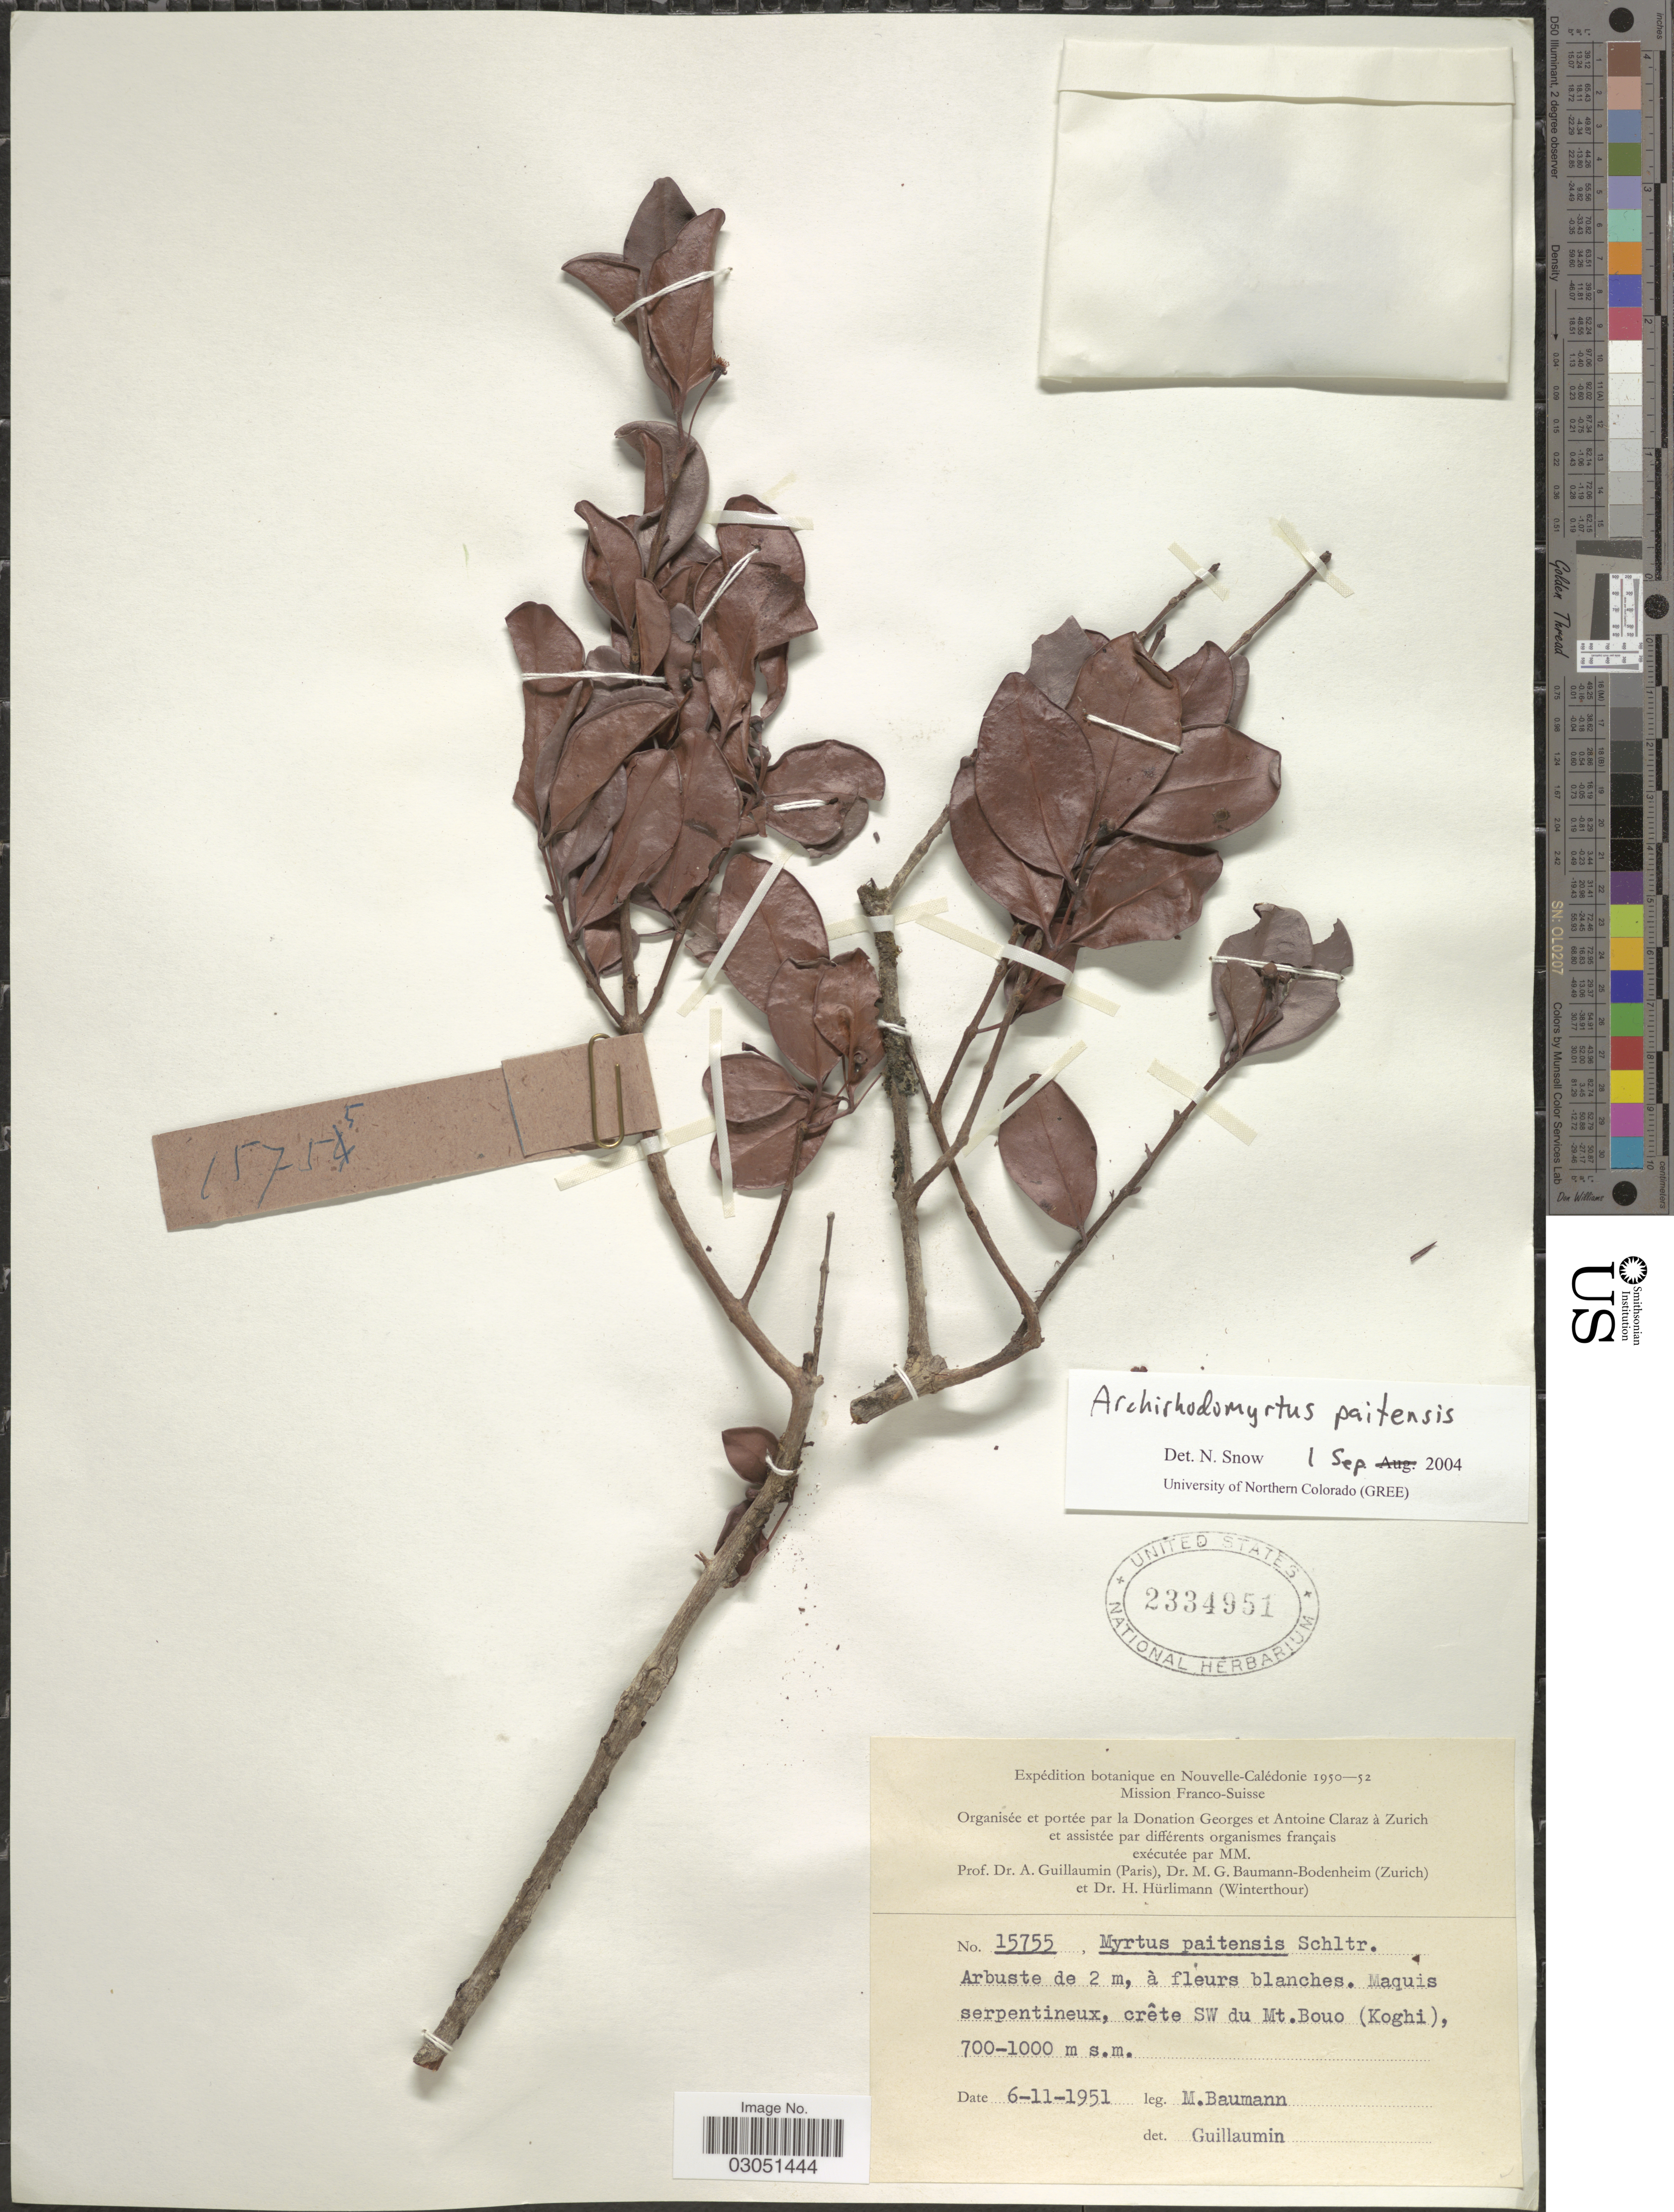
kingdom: Plantae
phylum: Tracheophyta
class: Magnoliopsida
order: Myrtales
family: Myrtaceae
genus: Archirhodomyrtus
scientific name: Archirhodomyrtus paitensis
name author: (Schltr.) Burret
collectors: M. Baumann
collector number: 15755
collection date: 1951-11-06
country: New Caledonia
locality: Nouvelle-Calédonie, crête SW du Mt. Bouo (Koghi).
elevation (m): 700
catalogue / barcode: US 2334951